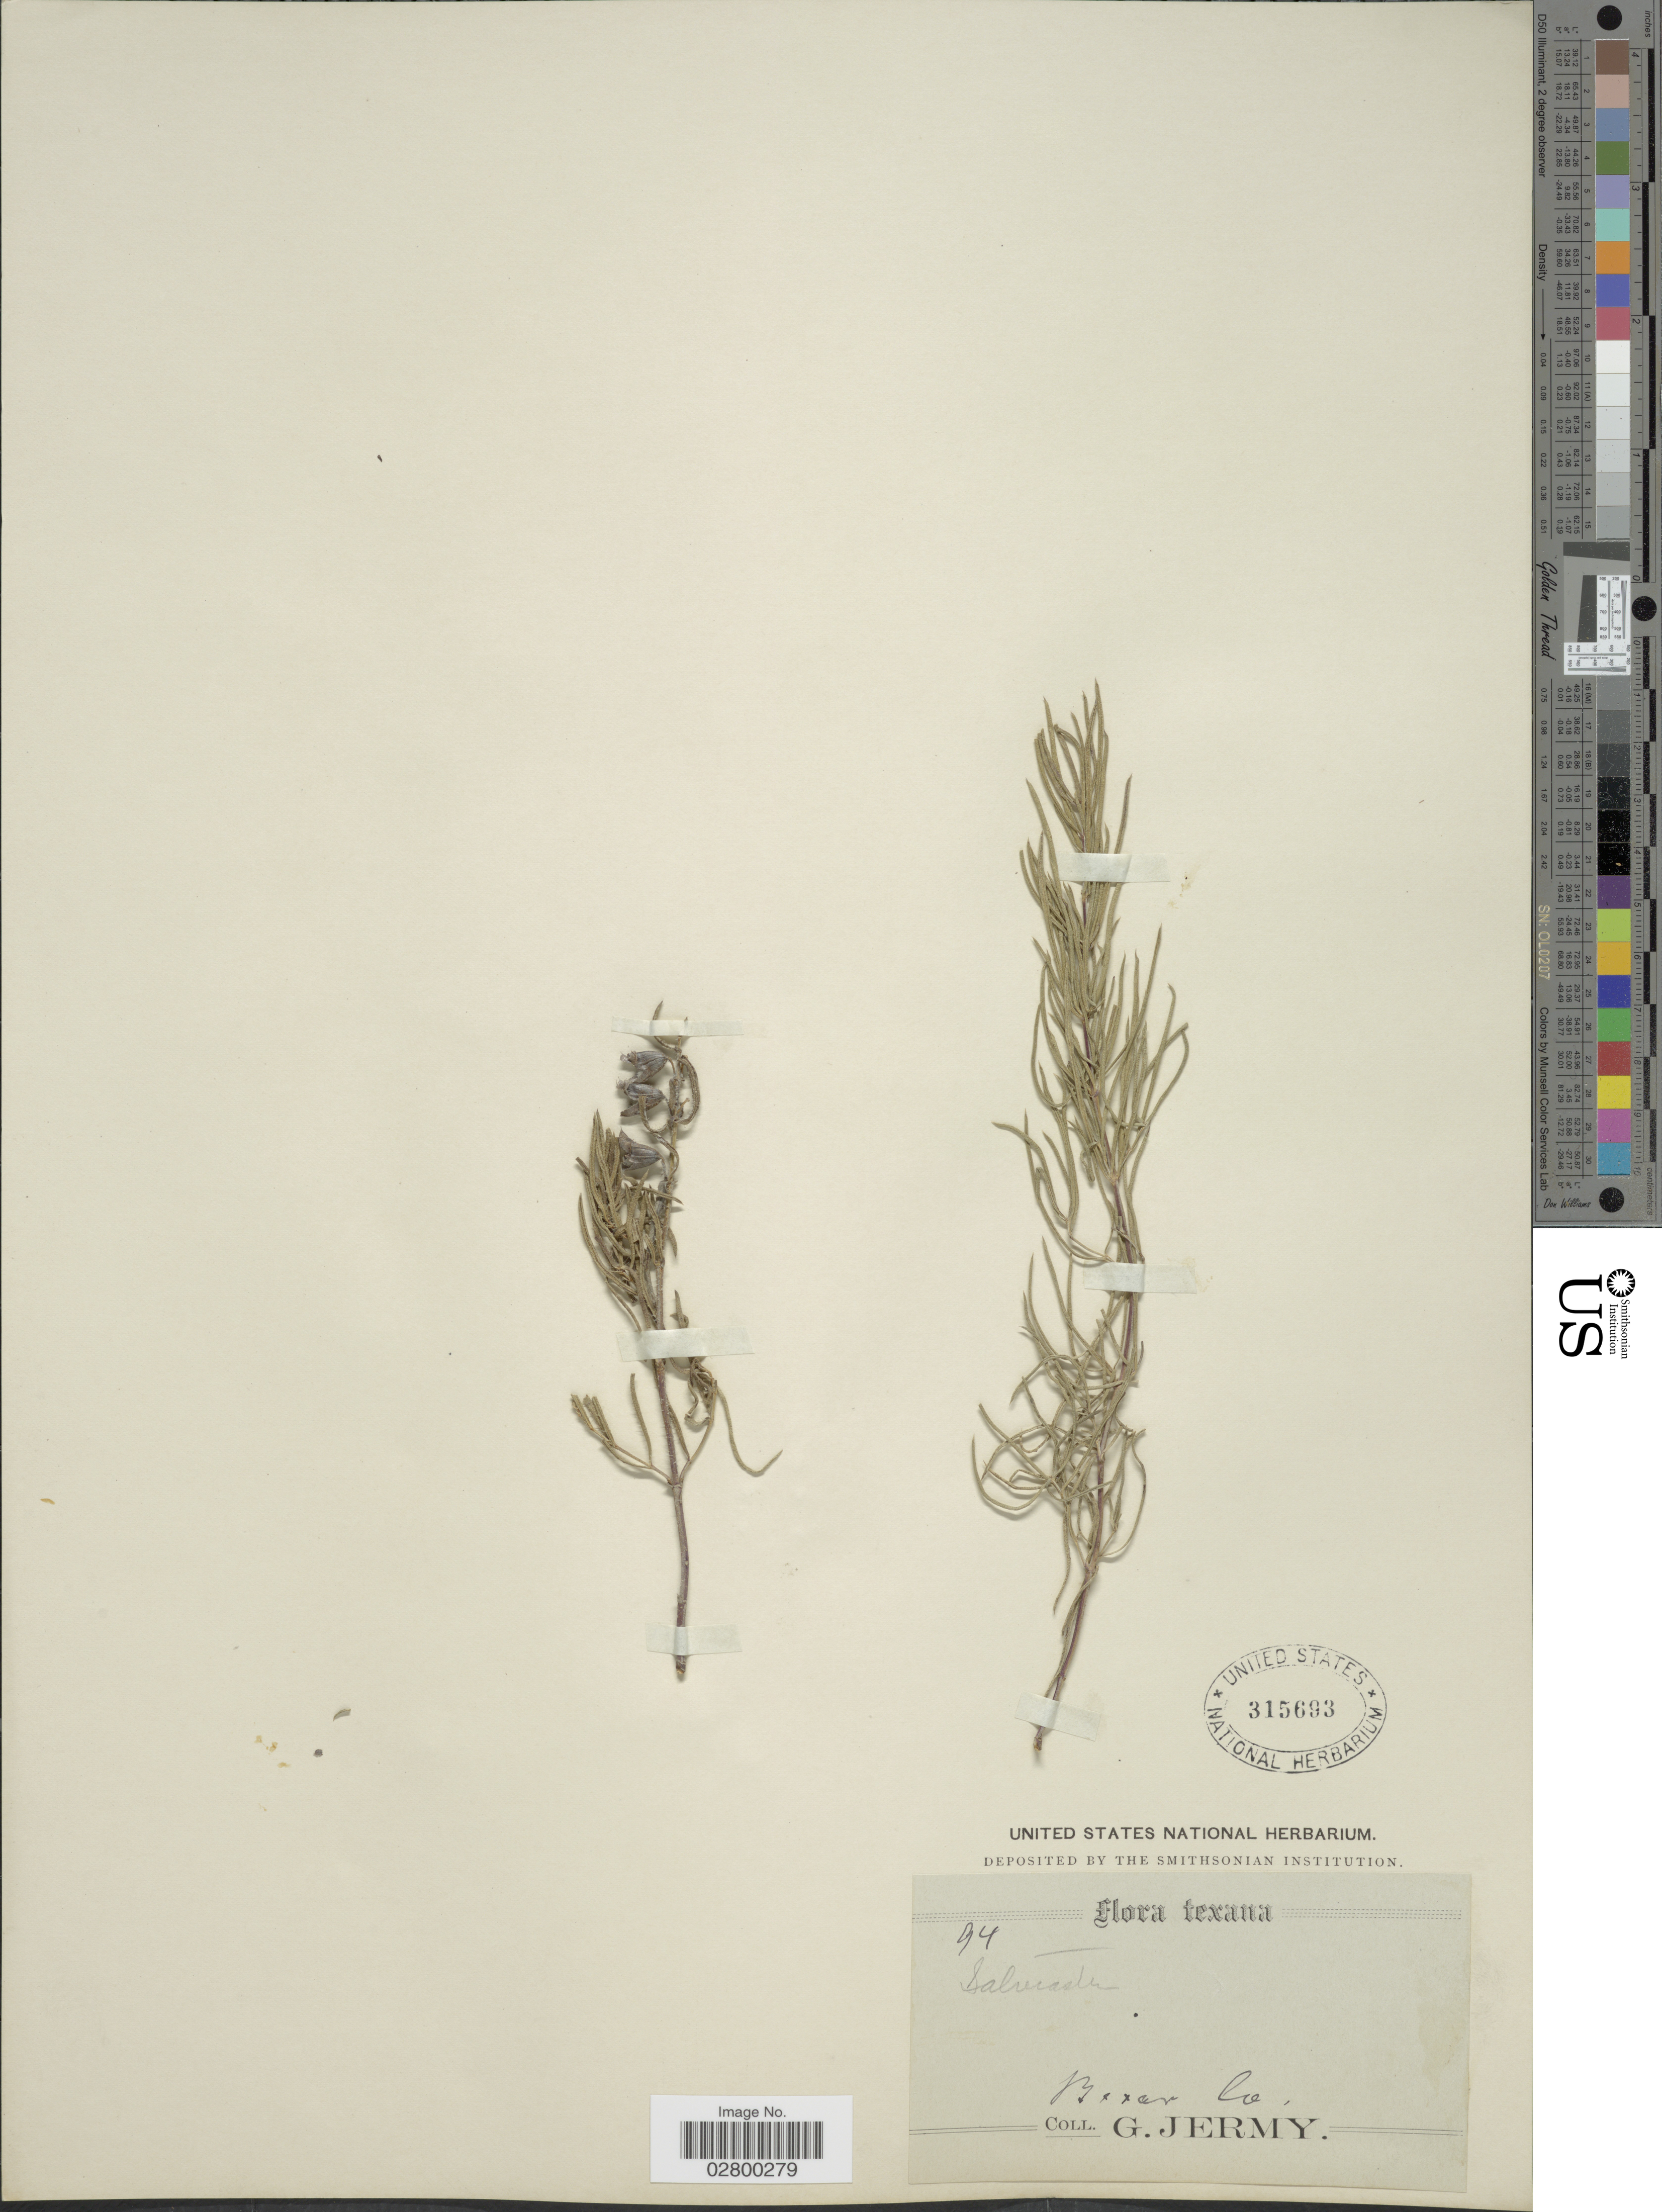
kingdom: Plantae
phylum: Tracheophyta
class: Magnoliopsida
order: Lamiales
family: Lamiaceae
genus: Salvia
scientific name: Salvia texana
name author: (Scheele) Torr.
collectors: G. Jermy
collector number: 94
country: United States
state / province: Texas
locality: Bexar Co.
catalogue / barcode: US 315693